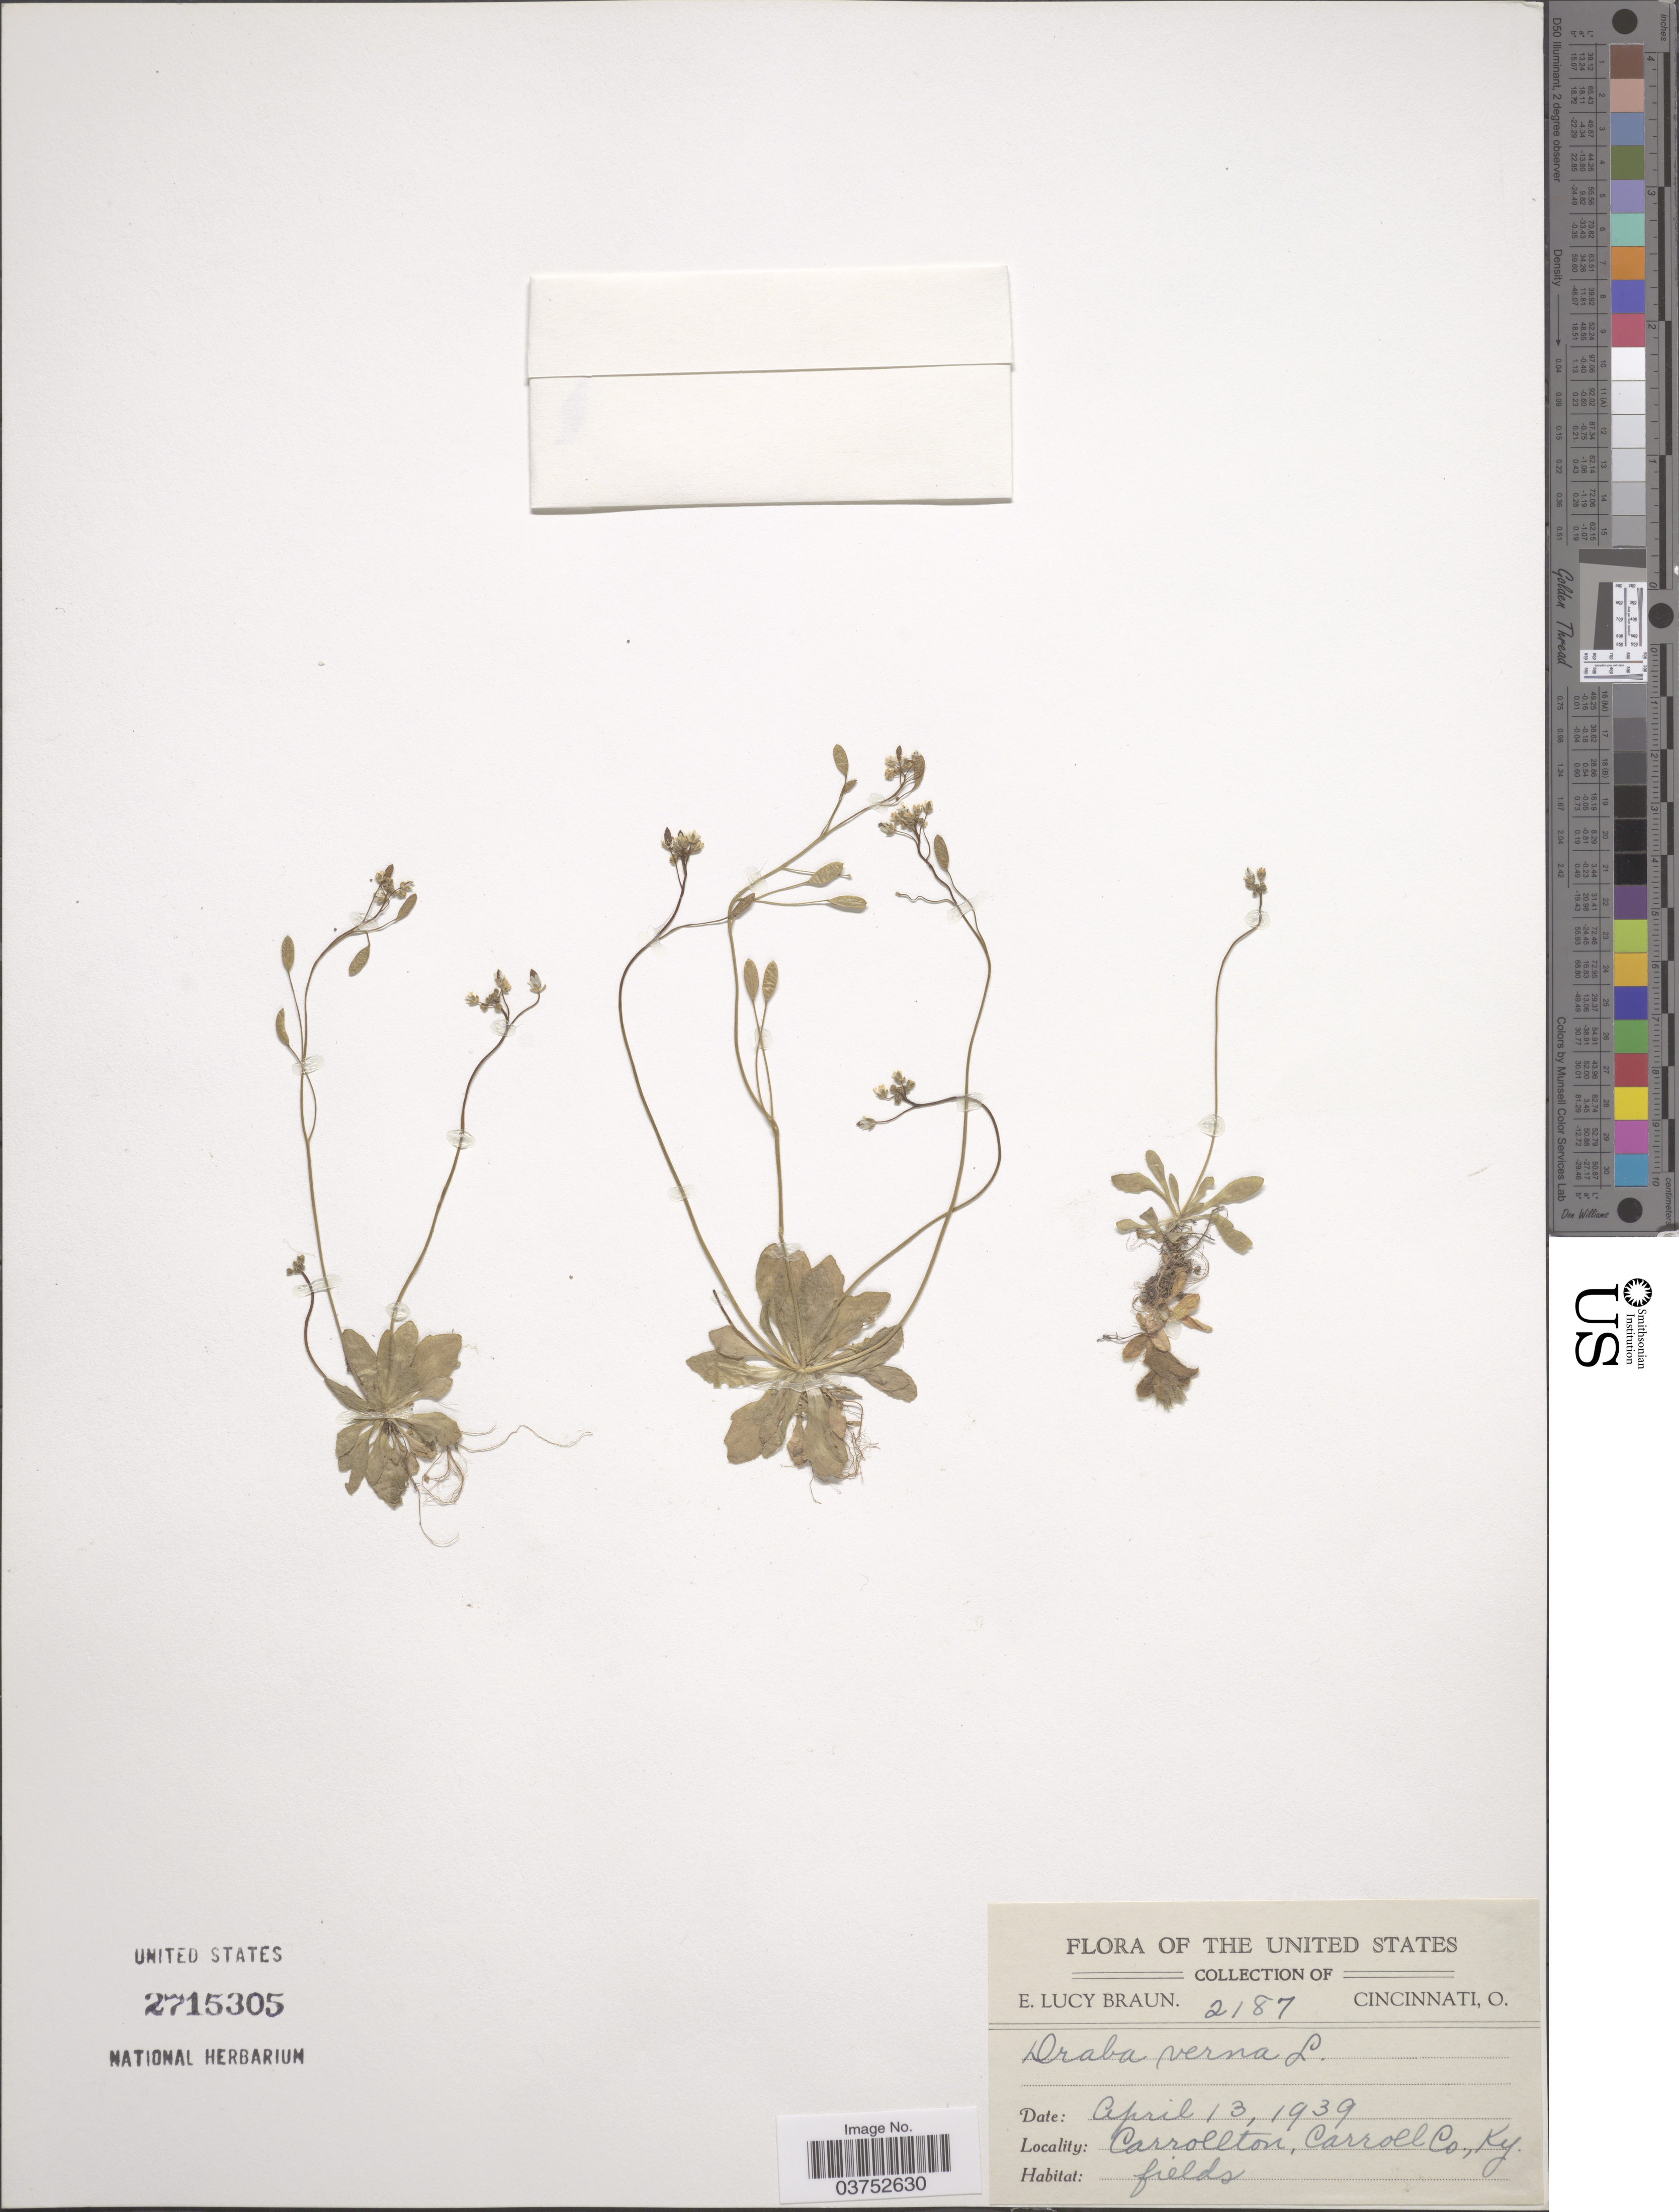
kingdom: Plantae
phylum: Tracheophyta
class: Magnoliopsida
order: Brassicales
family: Brassicaceae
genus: Draba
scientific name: Draba verna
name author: L.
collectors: E. L. Braun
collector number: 2187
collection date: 1939-04-13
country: United States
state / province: Kentucky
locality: Carrollton, Carroll Co.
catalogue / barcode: US 2715305